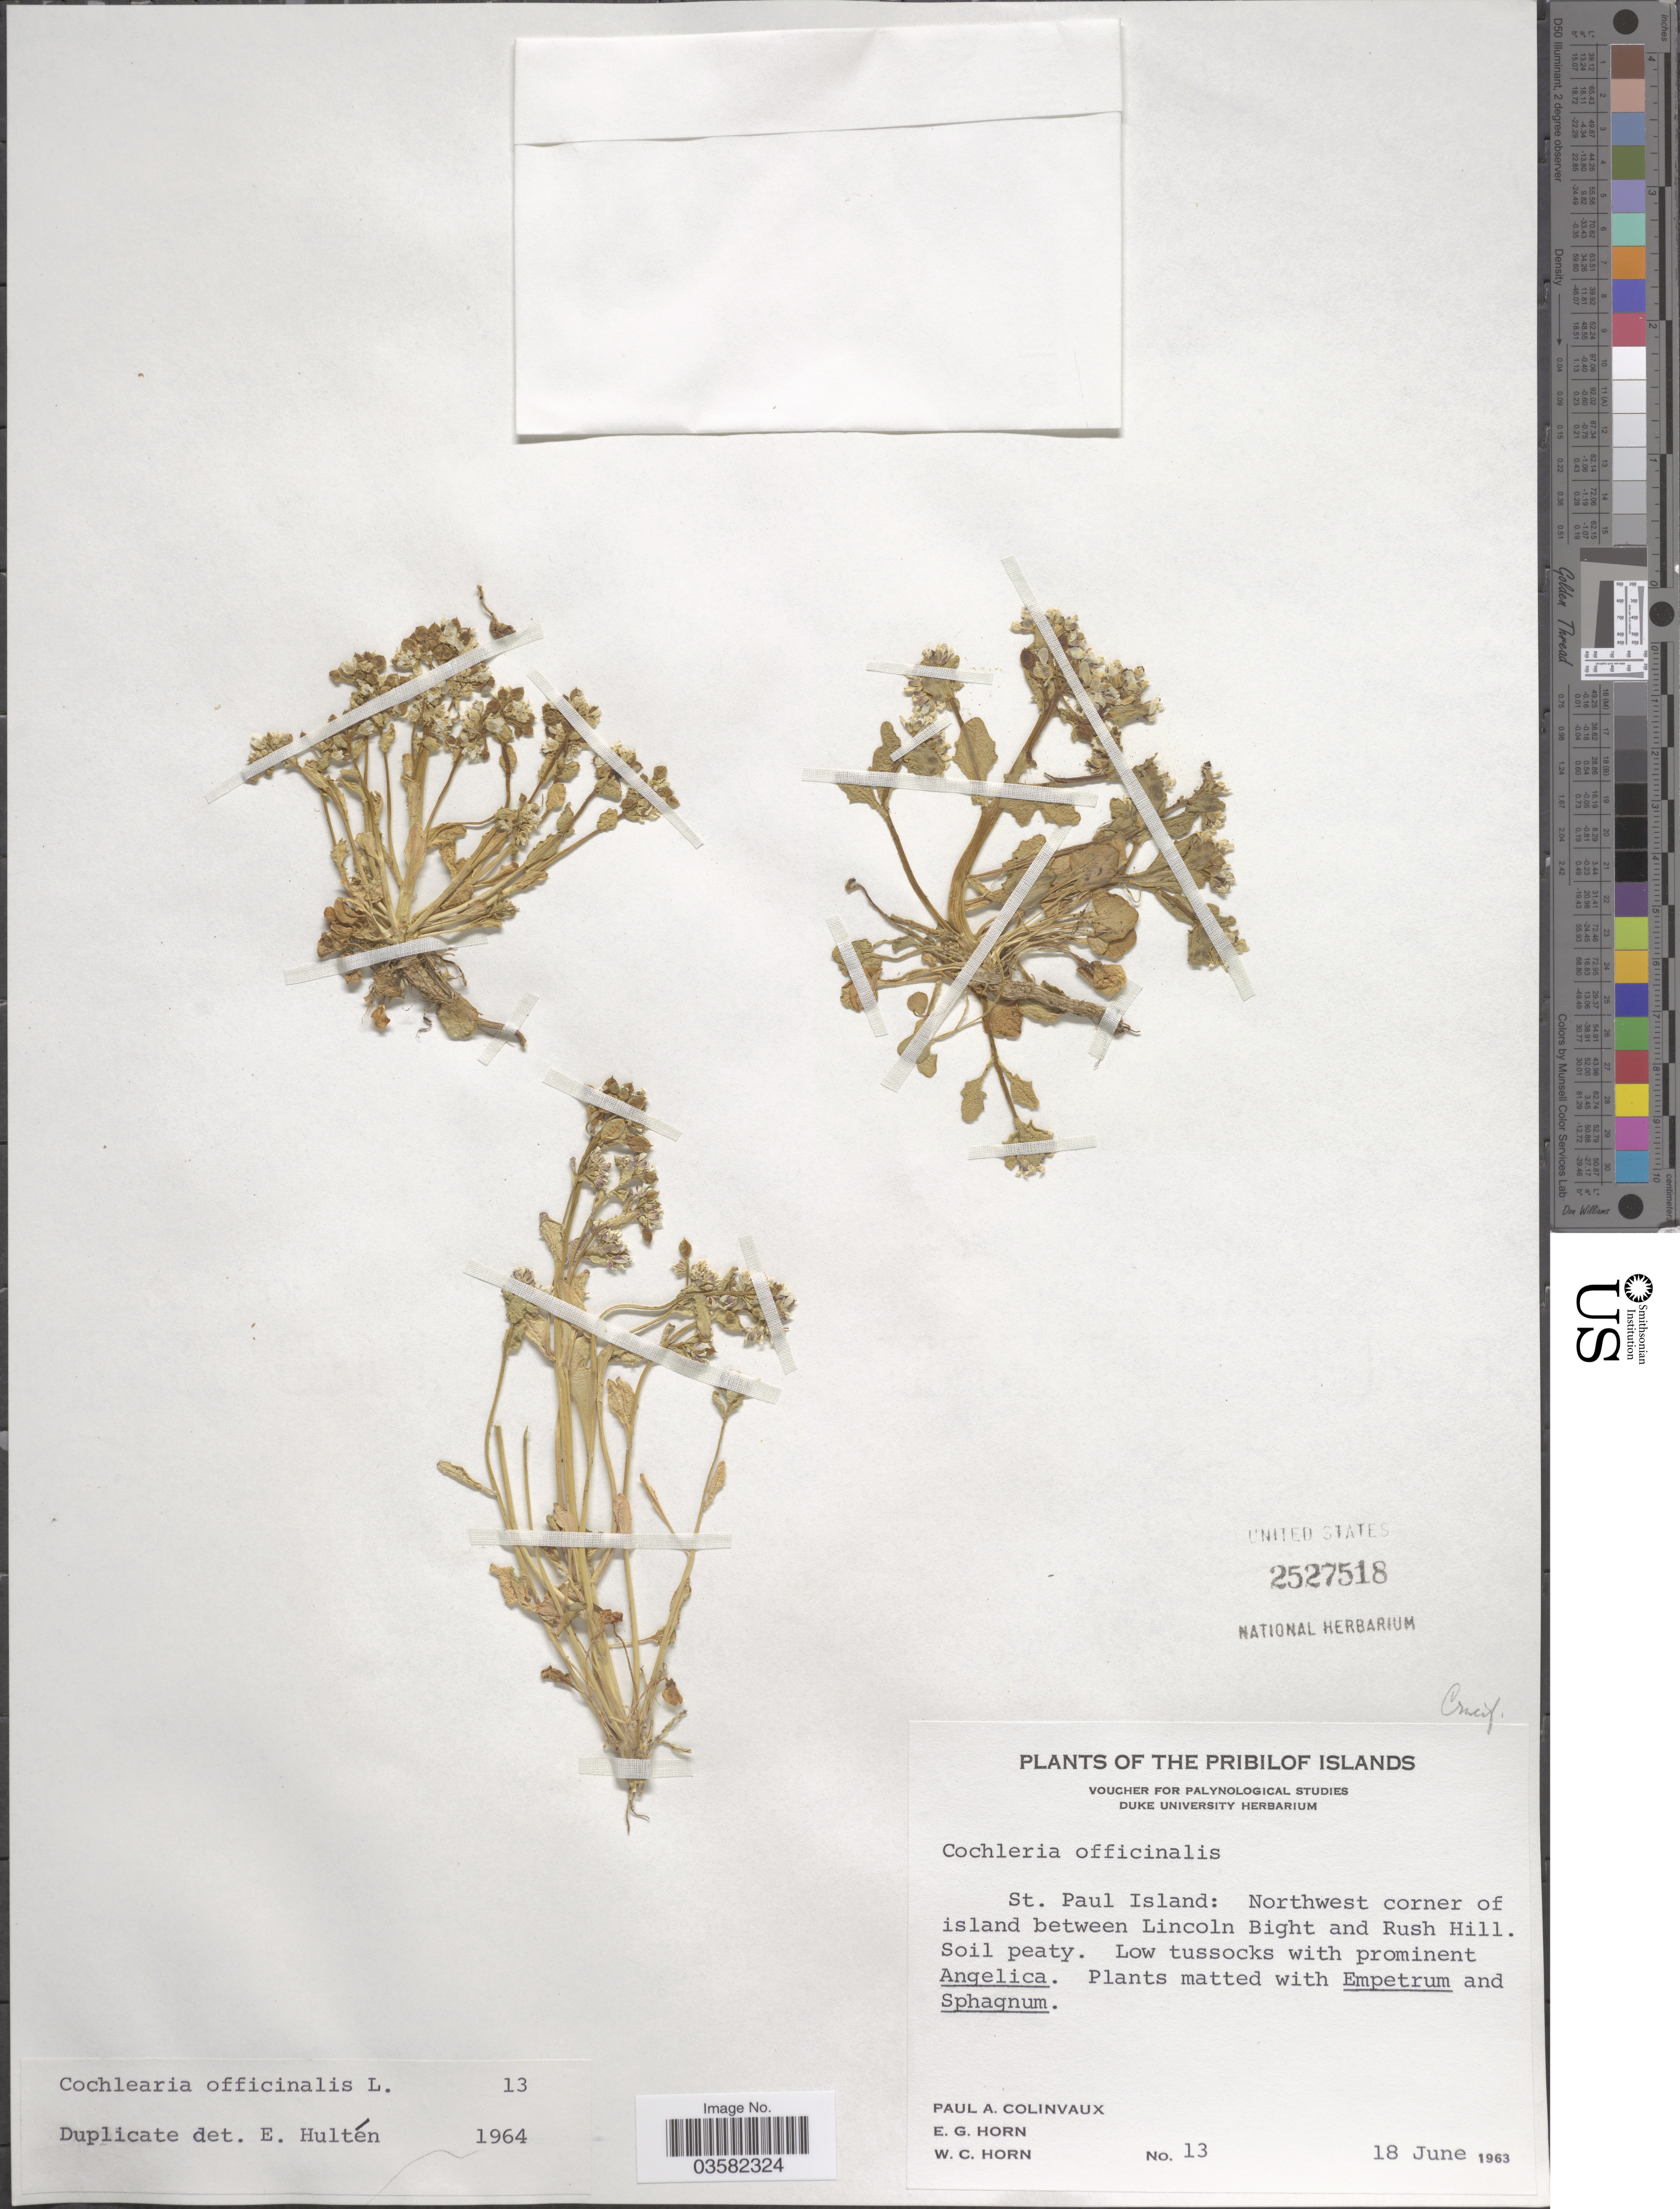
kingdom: Plantae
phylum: Tracheophyta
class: Magnoliopsida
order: Brassicales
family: Brassicaceae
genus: Cochlearia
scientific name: Cochlearia officinalis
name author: L.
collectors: P. Colinvaux, E. Horn & W. Horn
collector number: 13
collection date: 1963-06-18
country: United States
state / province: Alaska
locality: The Pribilof Islands. St. Paul Island: Northwest corner of island between Lincoln Bight and Rush Hill.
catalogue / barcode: US 2527518